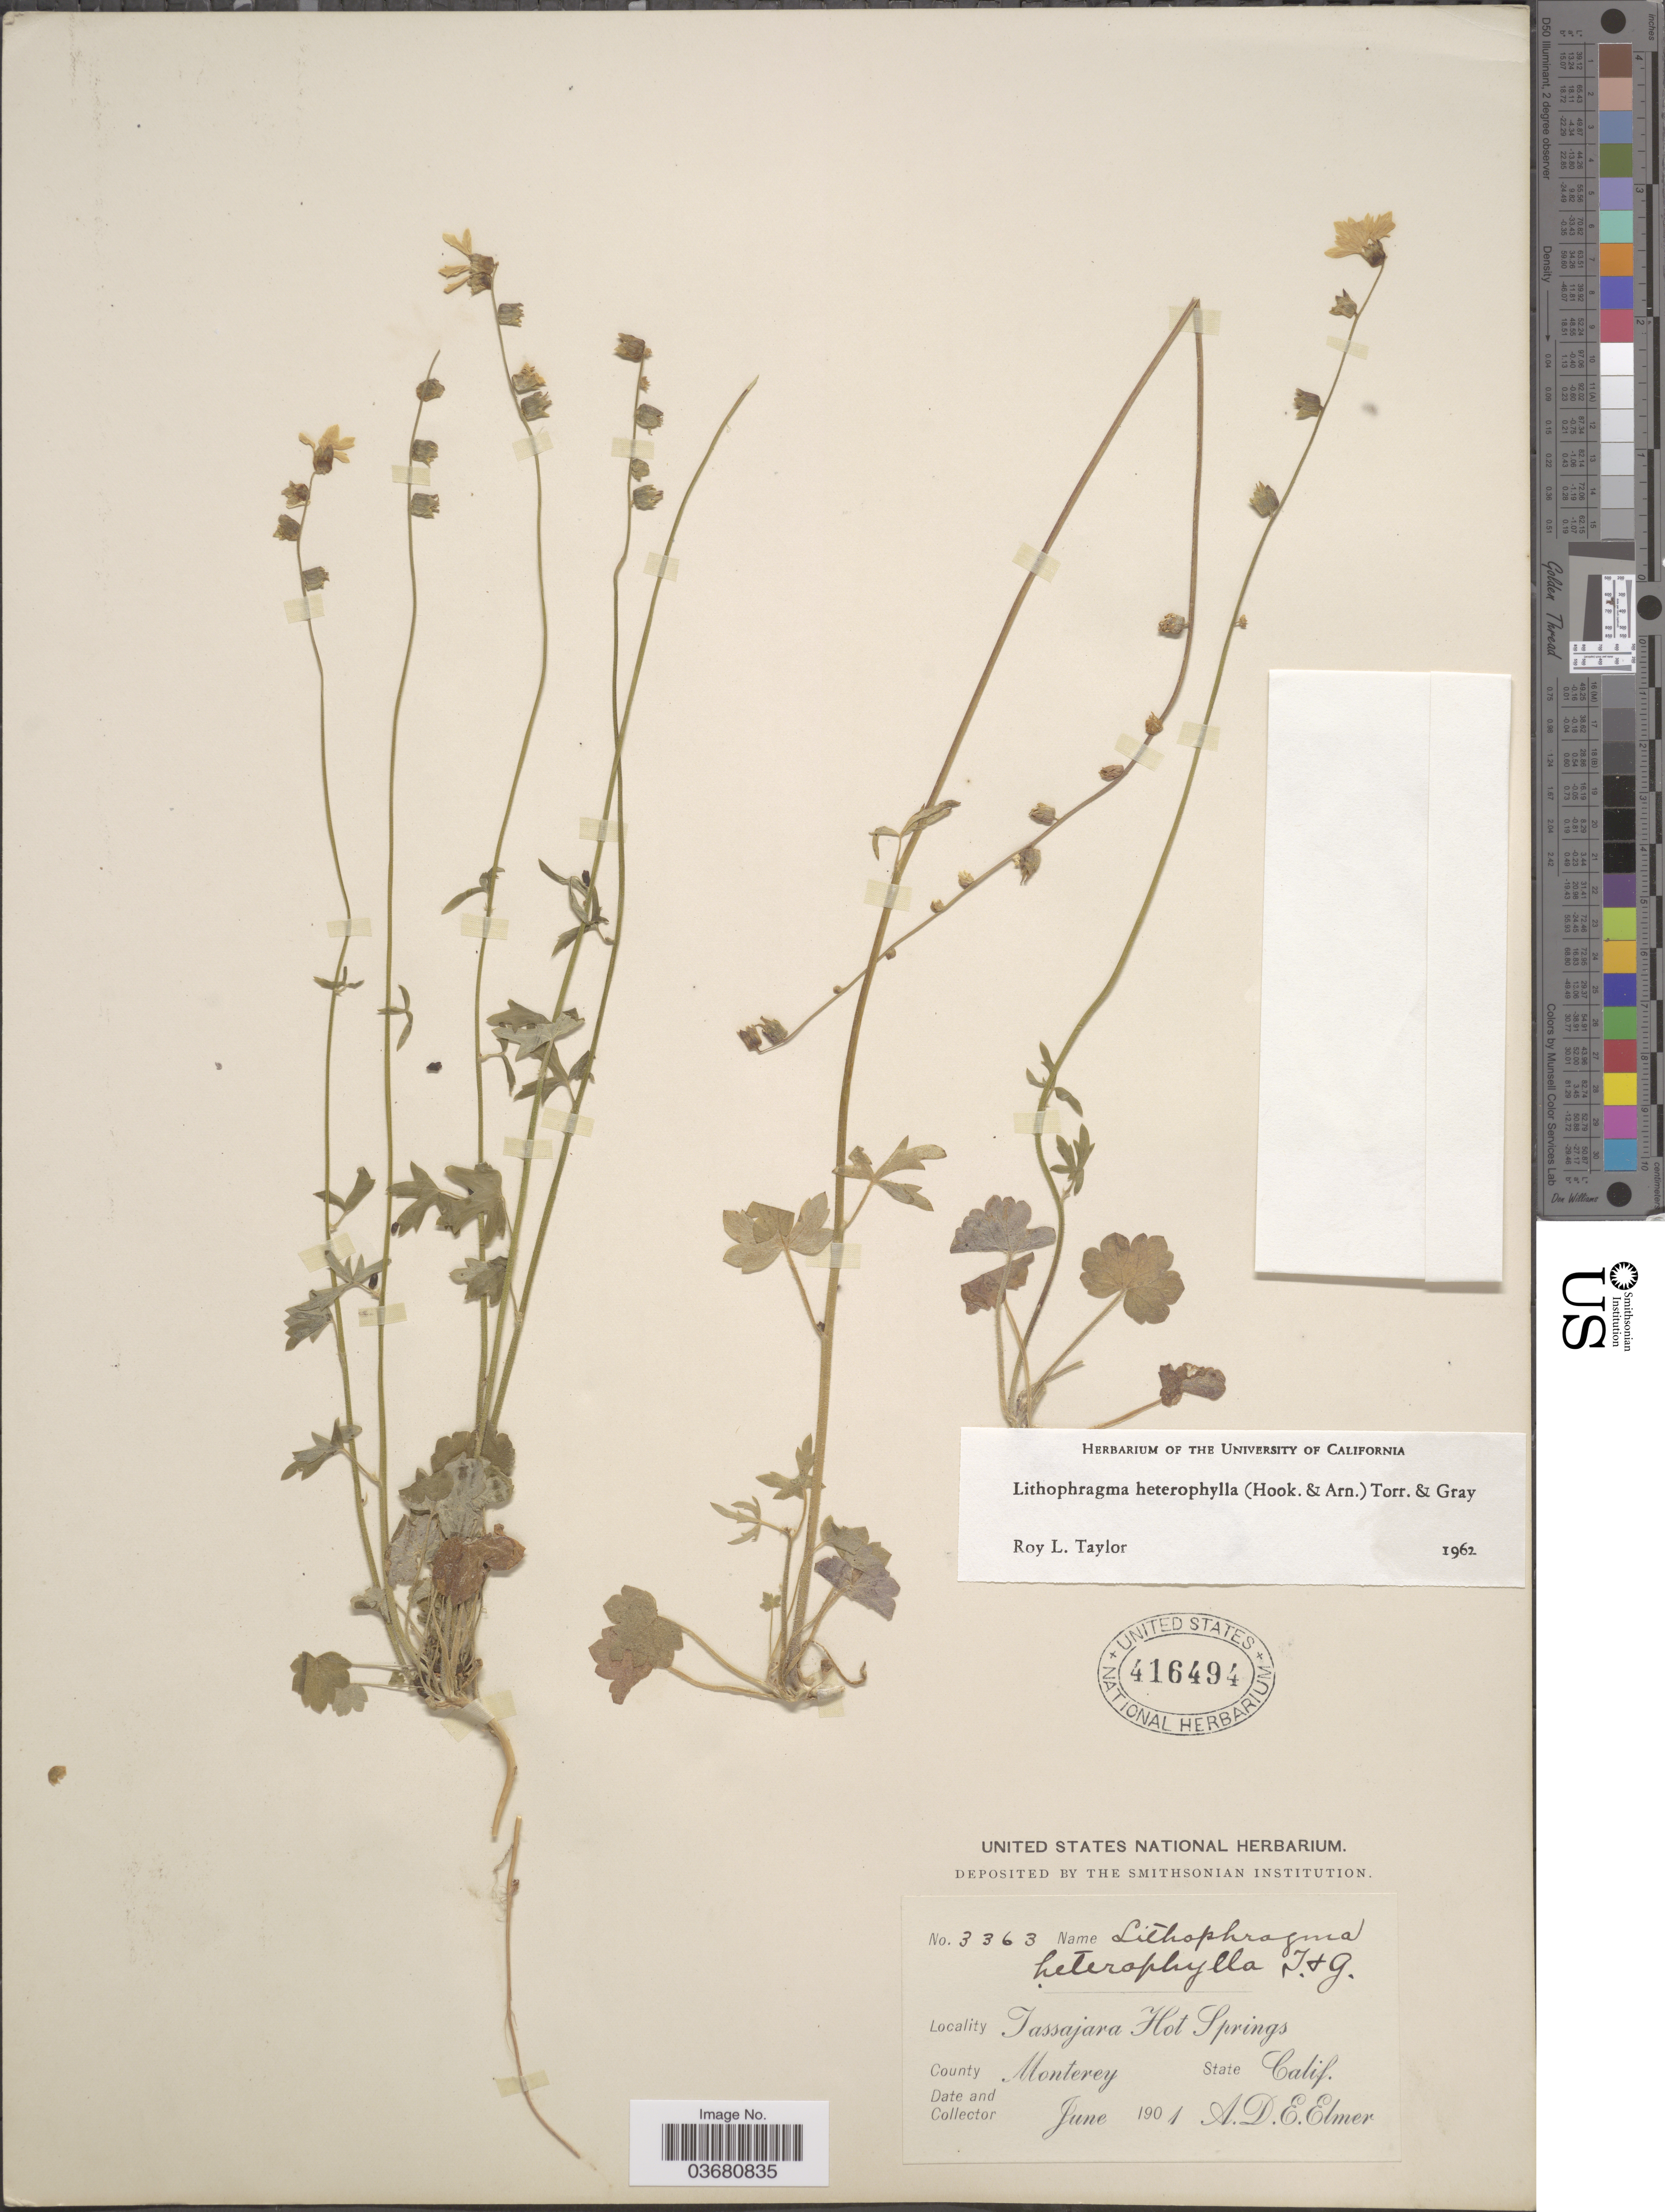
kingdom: Plantae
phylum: Tracheophyta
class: Magnoliopsida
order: Saxifragales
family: Saxifragaceae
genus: Lithophragma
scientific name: Lithophragma heterophyllum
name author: (Hook. & Arn.) Hook. & Arn.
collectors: A. D. E. Elmer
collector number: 3363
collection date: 1901-06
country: United States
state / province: California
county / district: Monterey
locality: Tassajara Hot Springs. County Monterey.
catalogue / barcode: US 416494